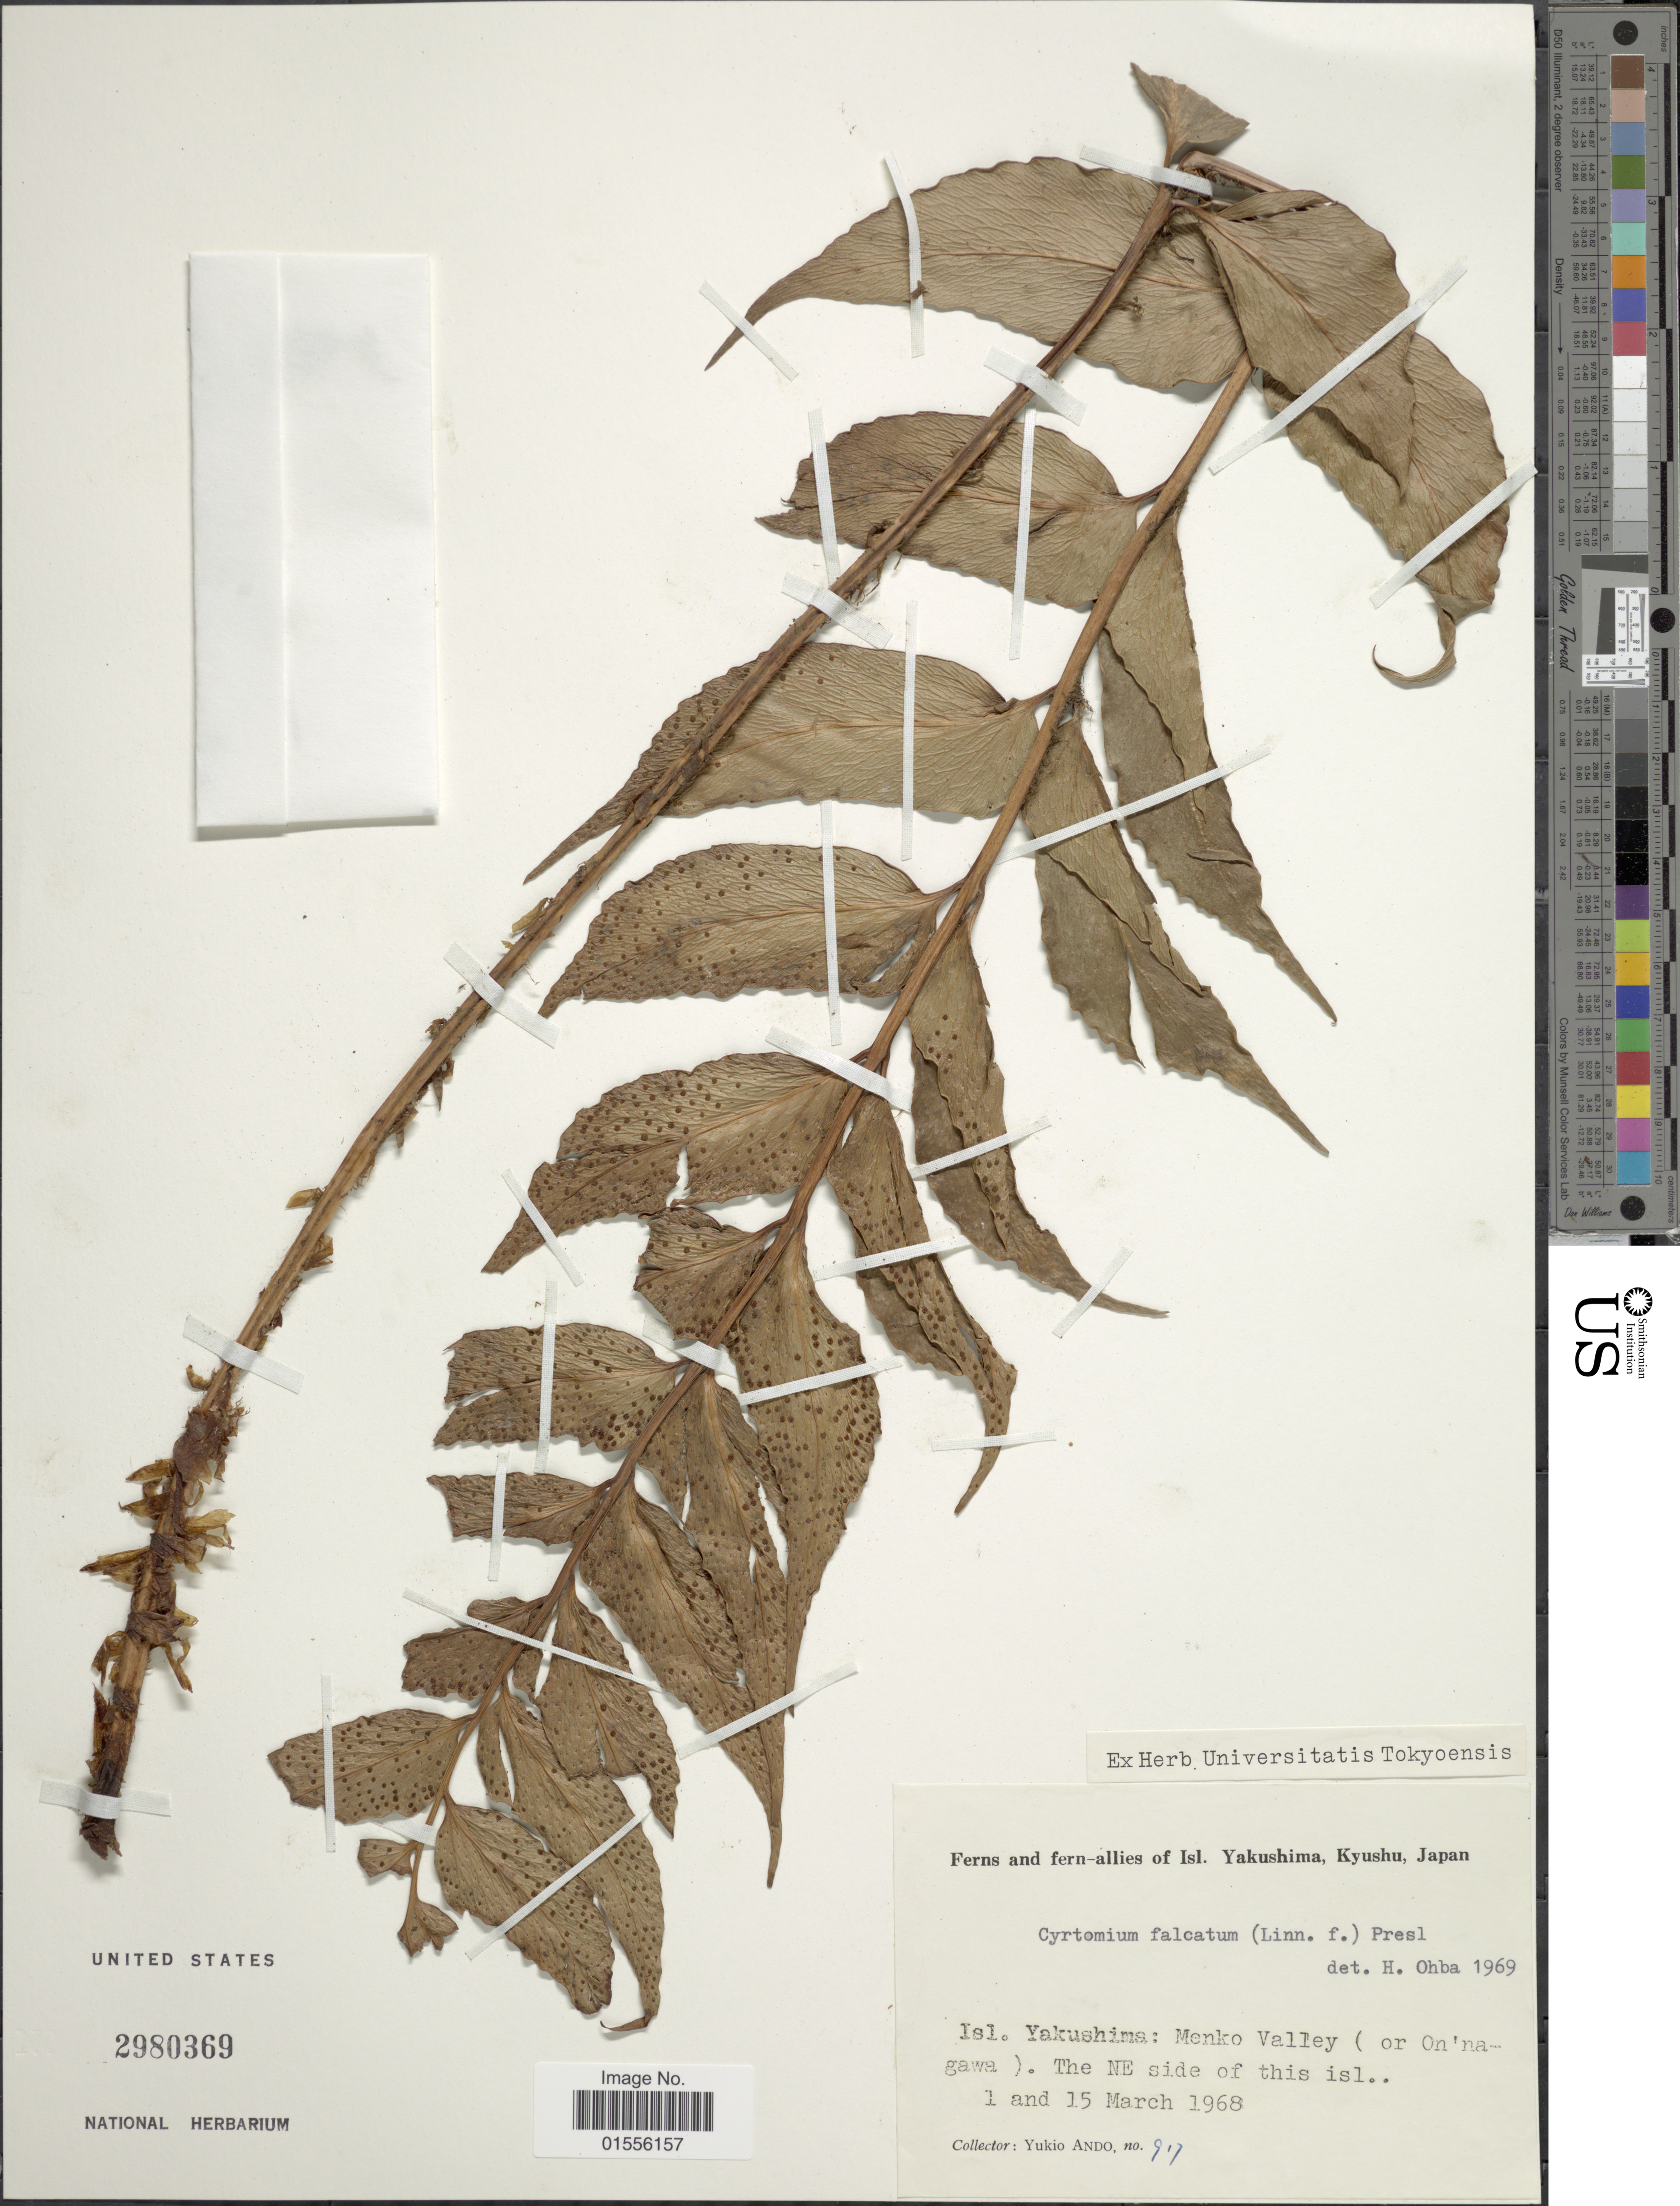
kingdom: Plantae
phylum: Tracheophyta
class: Polypodiopsida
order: Polypodiales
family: Dryopteridaceae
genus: Cyrtomium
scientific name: Cyrtomium falcatum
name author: (L. f.) C. Presl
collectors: P. Andersen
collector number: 917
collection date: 1968-03-01/1968-03-15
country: Japan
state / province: Kagosima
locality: Isl. Yakushima: Menko Valley (or On'nagawa). The NE side of this island.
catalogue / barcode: US 2980369